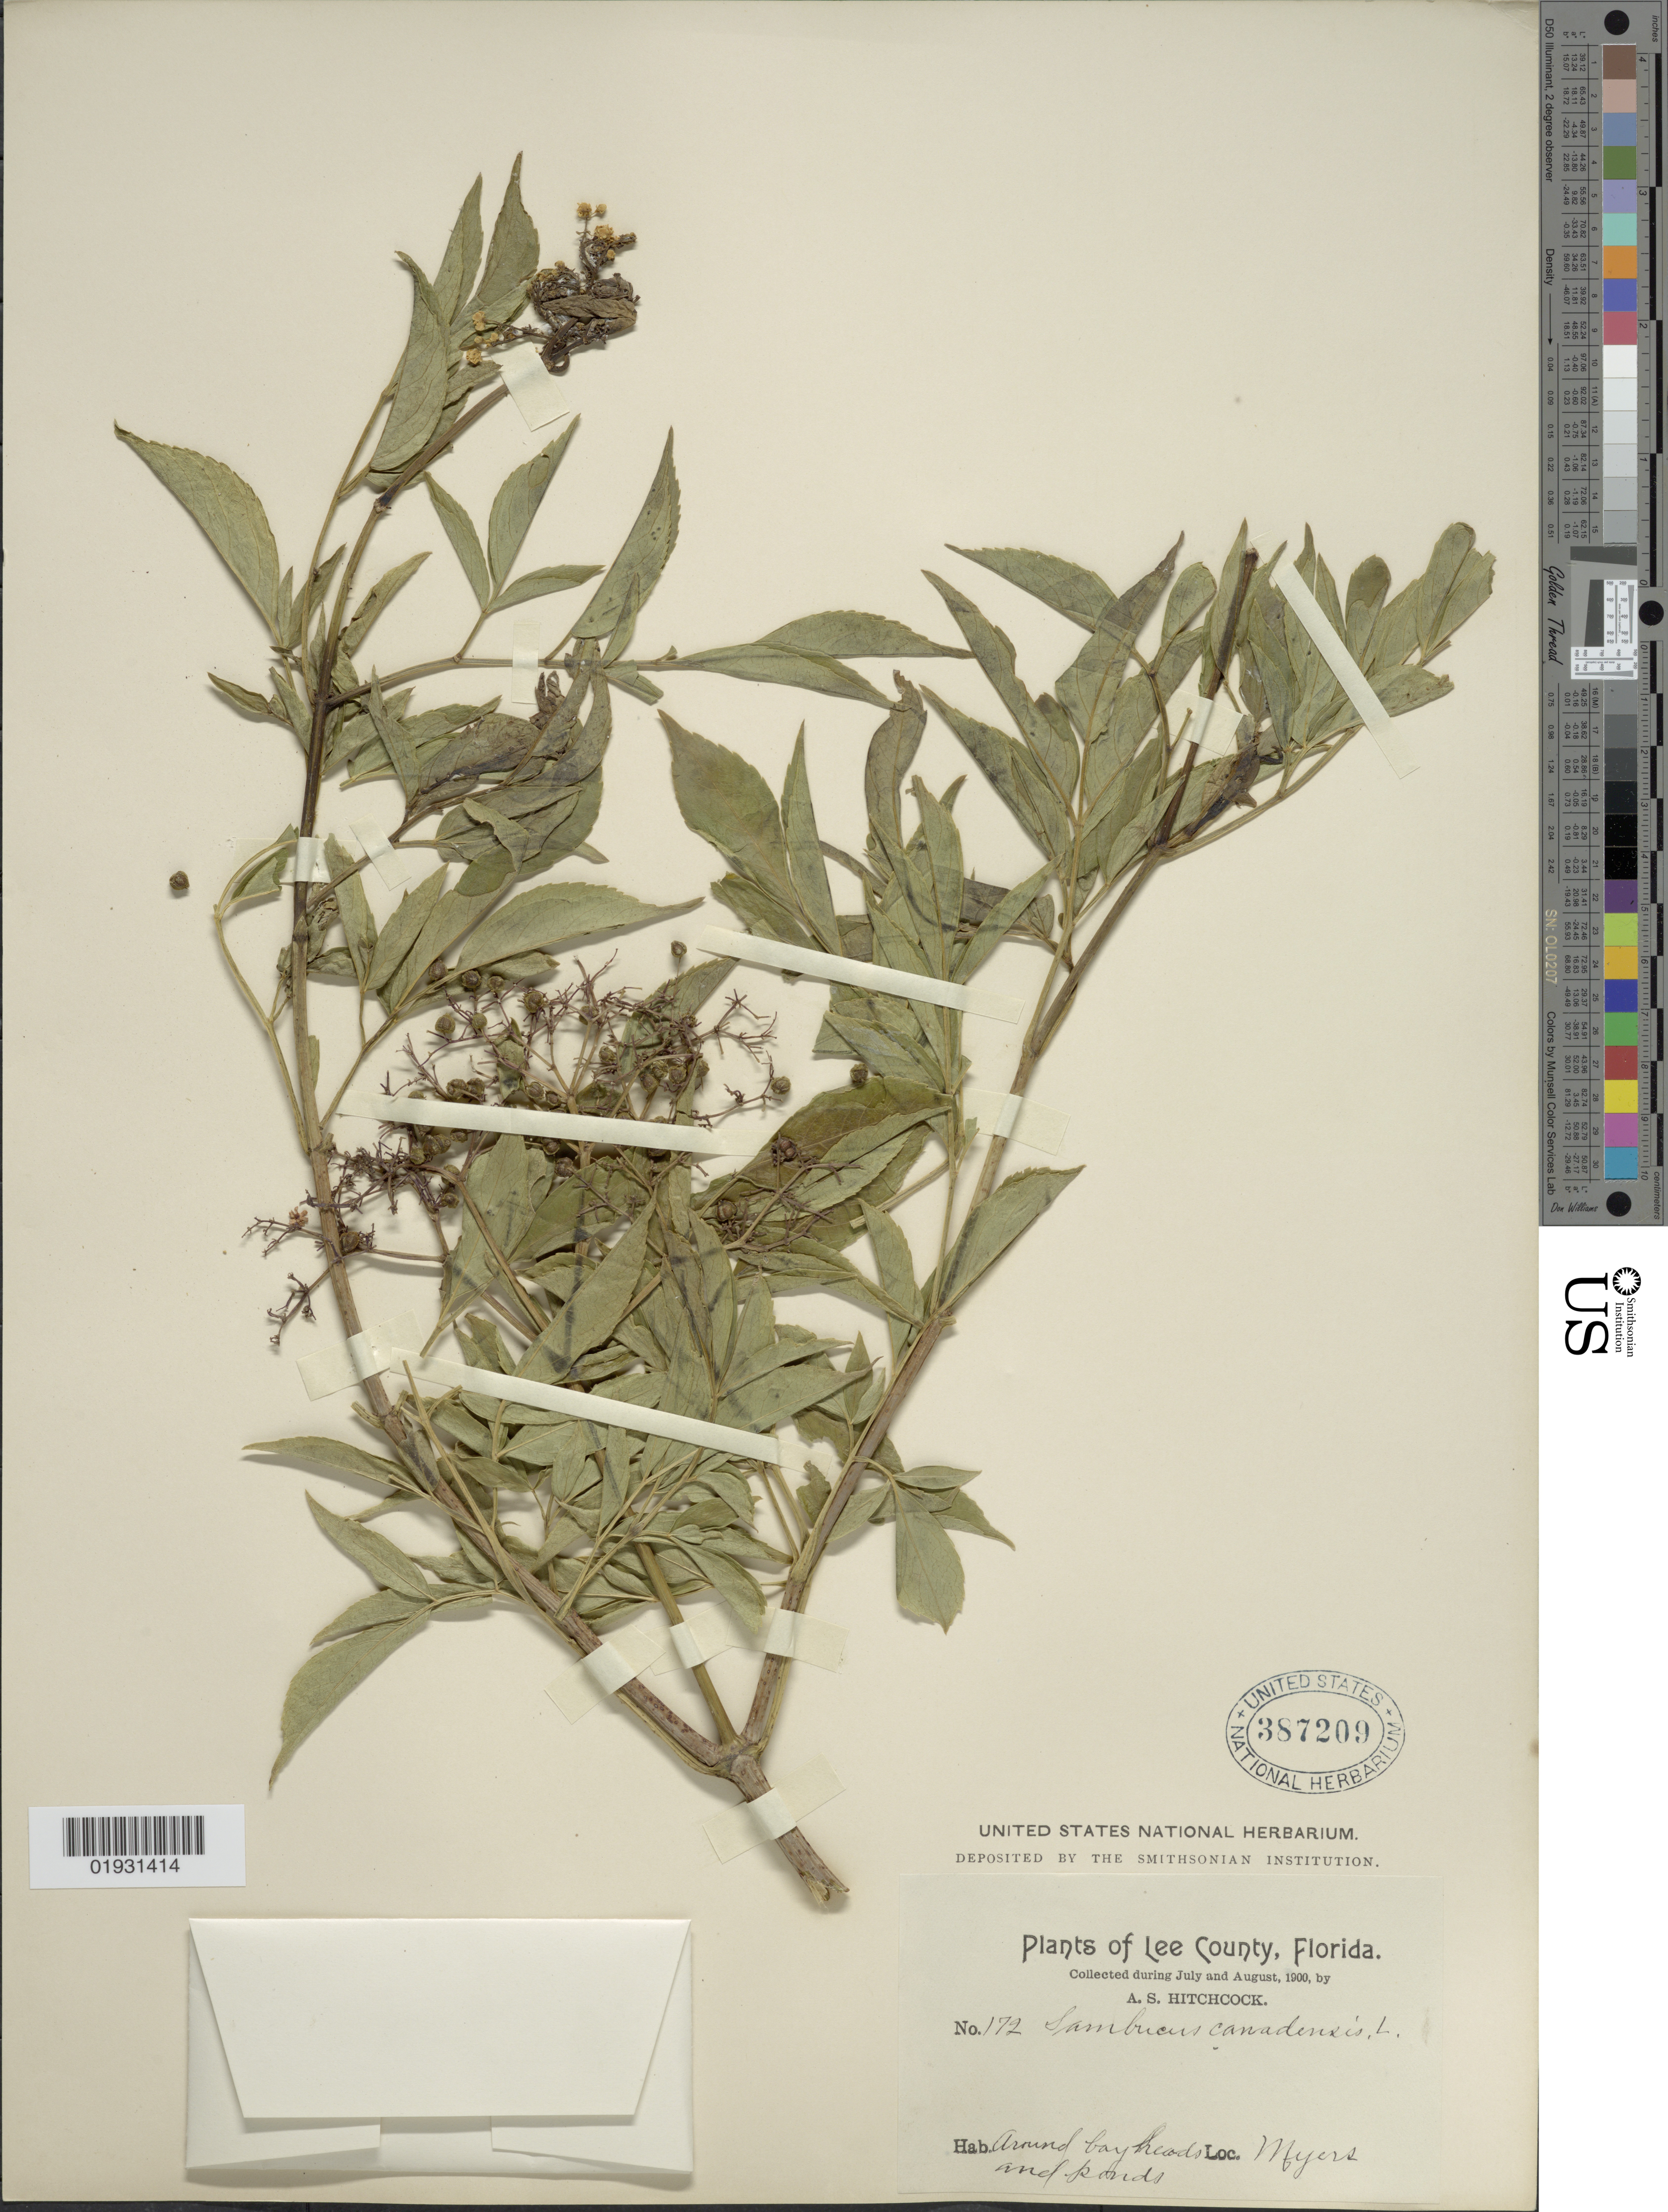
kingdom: Plantae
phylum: Tracheophyta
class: Magnoliopsida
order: Dipsacales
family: Viburnaceae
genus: Sambucus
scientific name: Sambucus simpsonii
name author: Rehder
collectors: A. S. Hitchcock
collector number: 172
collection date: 1900-07/1900-08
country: United States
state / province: Florida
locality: Lee County. Myers.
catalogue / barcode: US 387209